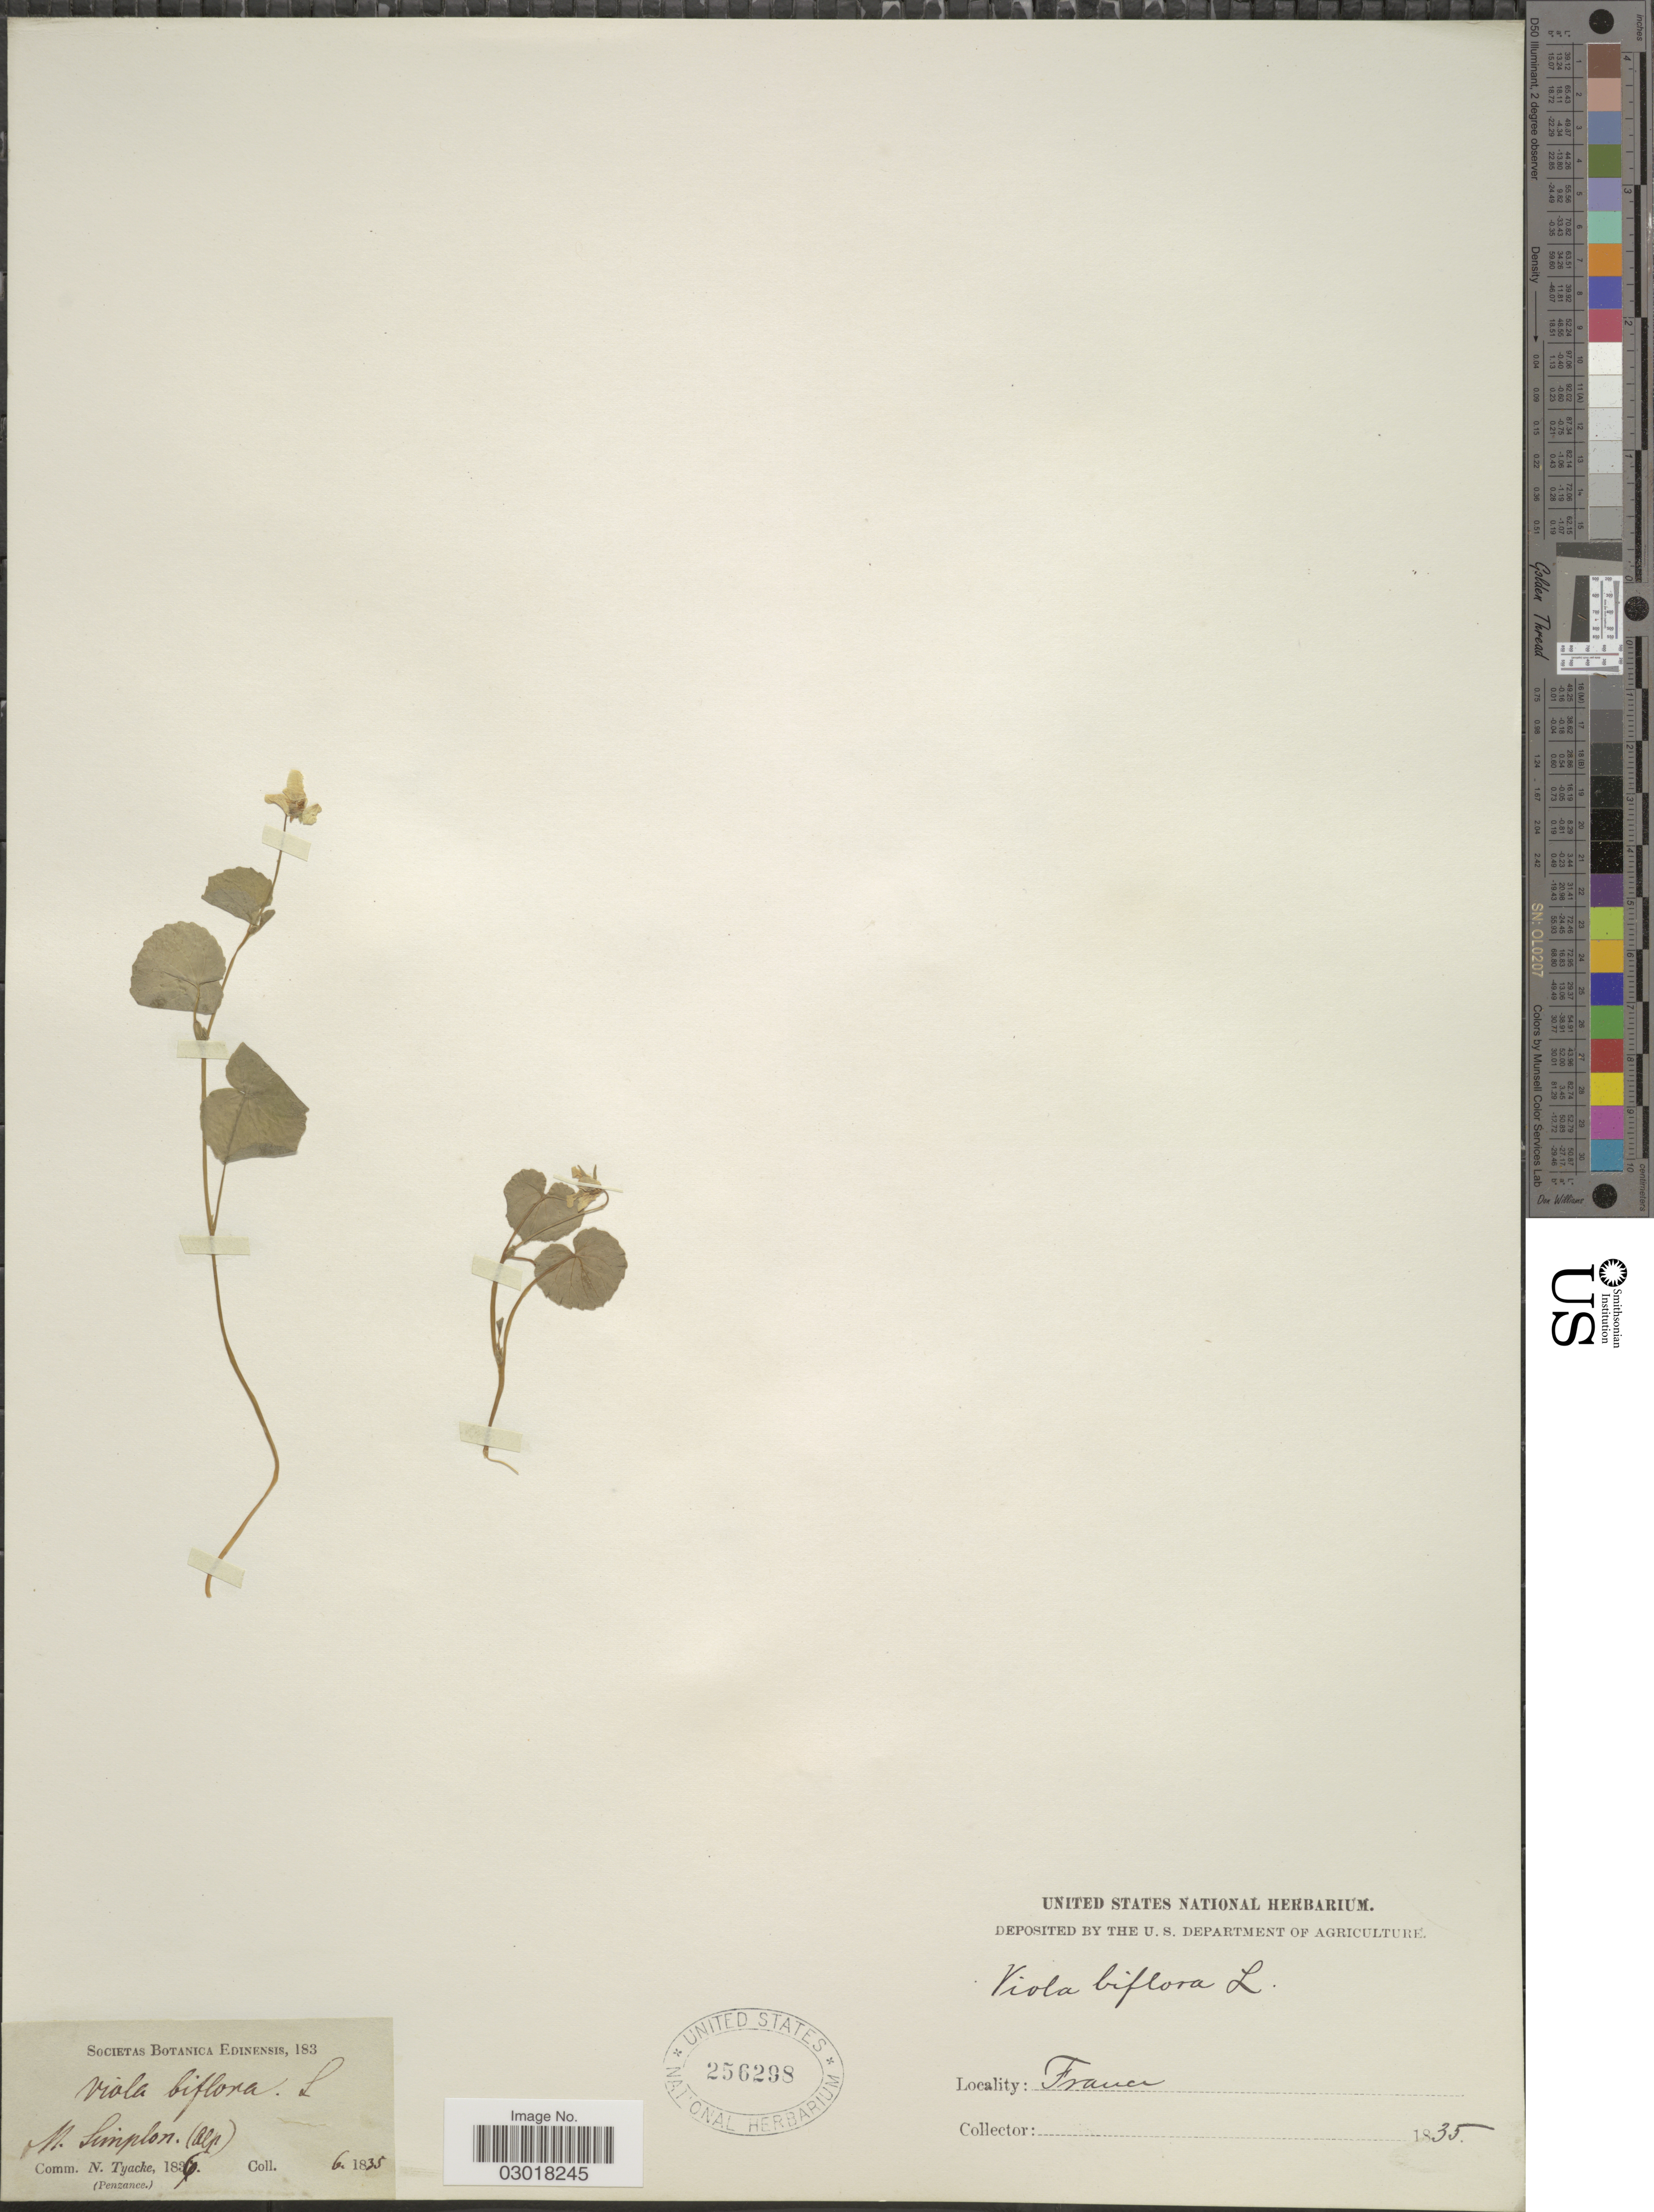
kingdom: Plantae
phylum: Tracheophyta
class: Magnoliopsida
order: Malpighiales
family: Violaceae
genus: Viola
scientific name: Viola biflora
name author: L.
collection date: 1835-06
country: France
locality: M. Simplon (Alp).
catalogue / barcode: US 256298